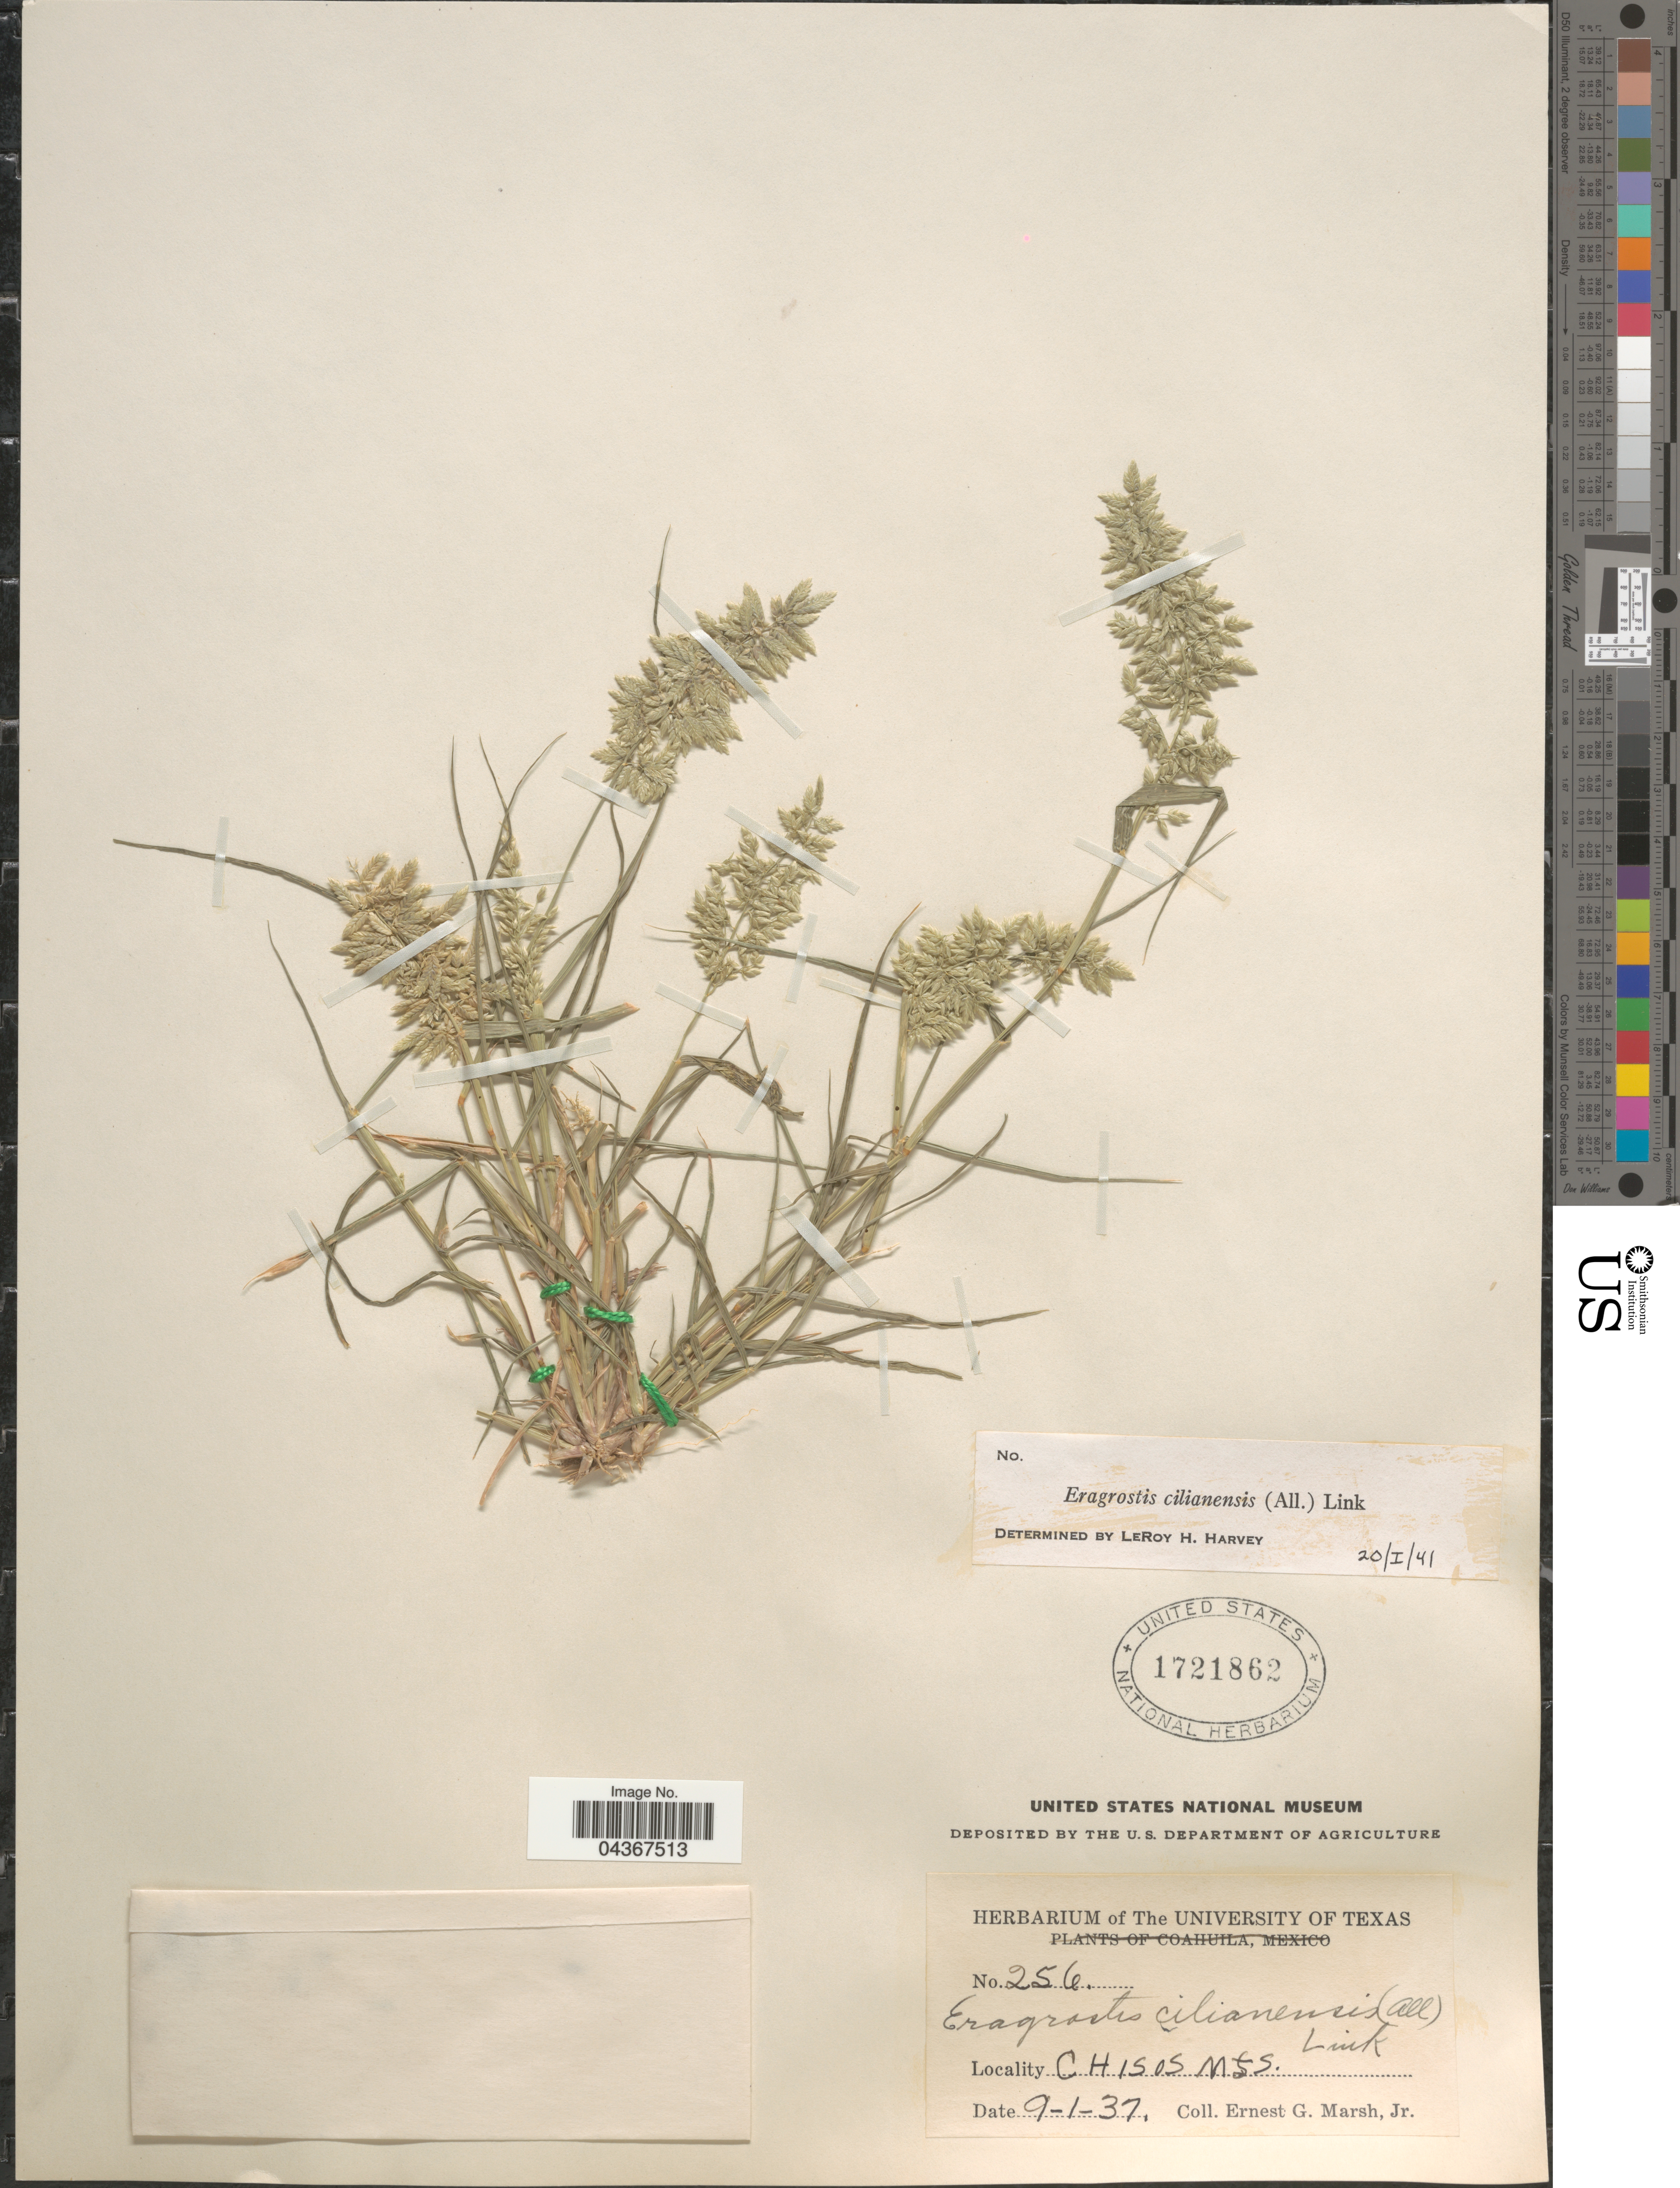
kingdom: Plantae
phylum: Tracheophyta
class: Liliopsida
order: Poales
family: Poaceae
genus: Eragrostis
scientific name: Eragrostis cilianensis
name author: (Bellardi) Vignolo ex Janch.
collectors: E. G. Marsh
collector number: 256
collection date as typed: Transcribed d/m/y: 1/9/37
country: United States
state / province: Texas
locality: Chisos Mts.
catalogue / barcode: US 1721862